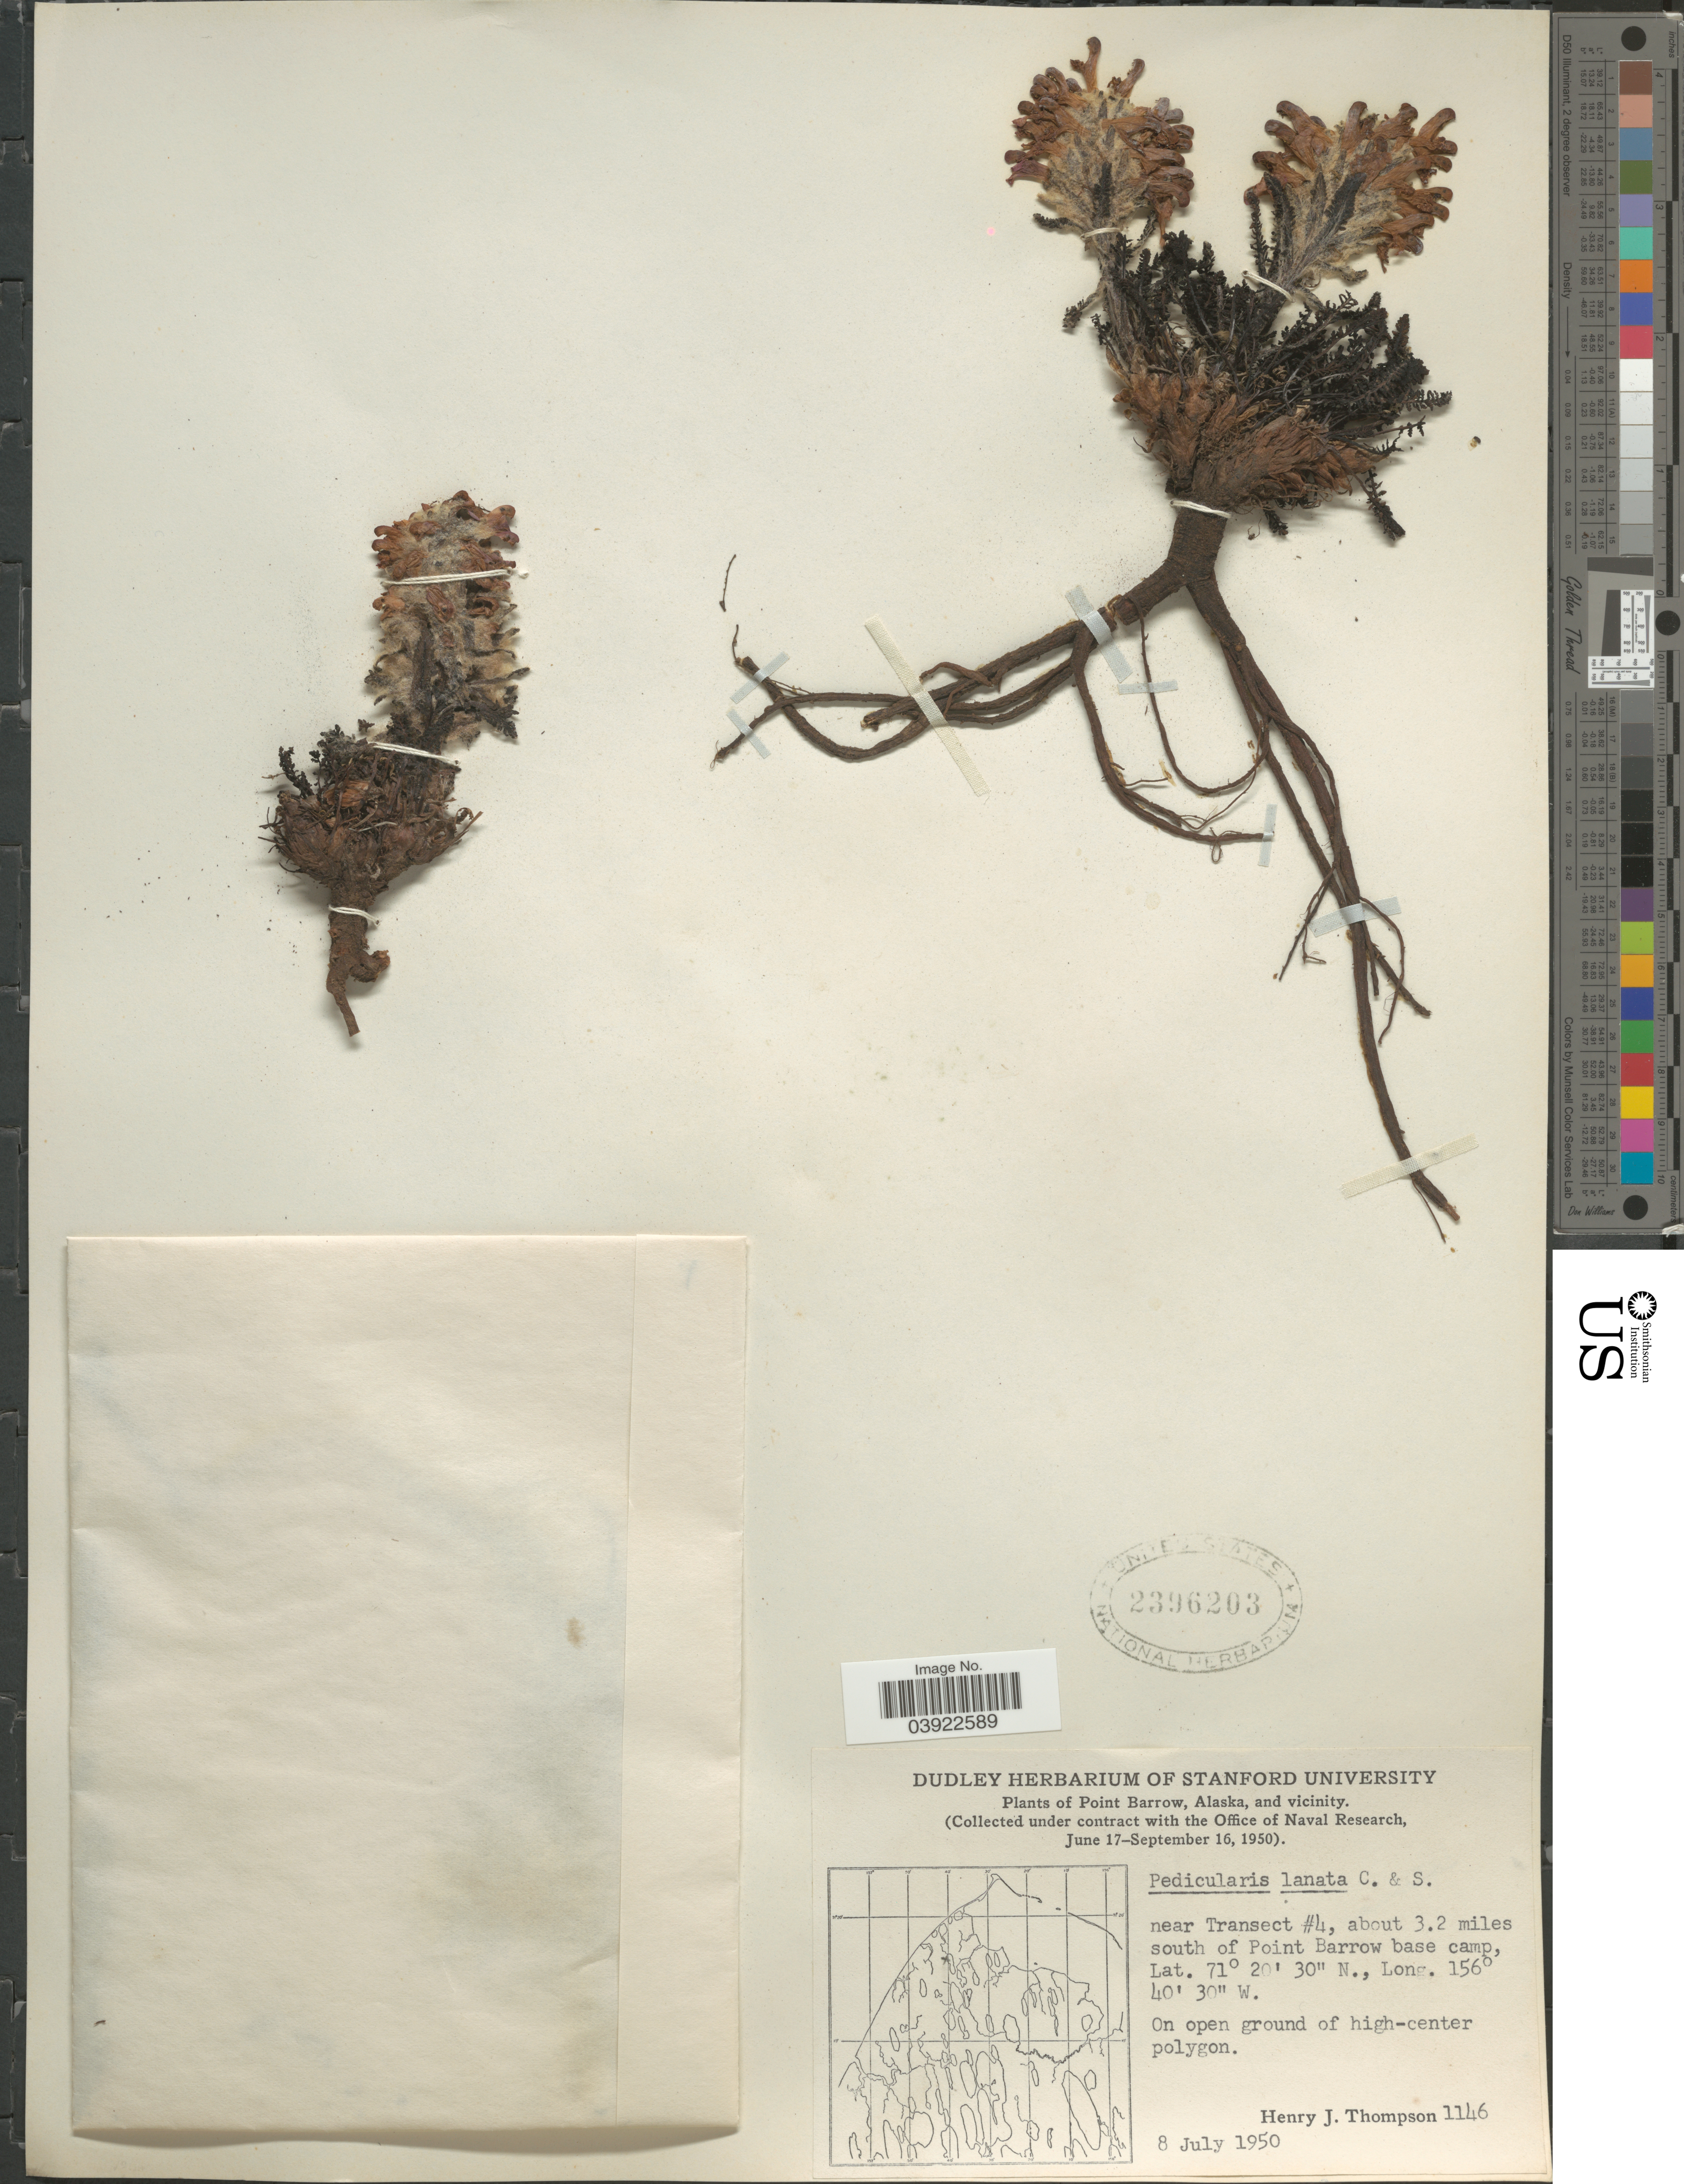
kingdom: Plantae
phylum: Tracheophyta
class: Magnoliopsida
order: Lamiales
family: Orobanchaceae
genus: Pedicularis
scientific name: Pedicularis lanata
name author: Willd. ex Cham. & Schltdl.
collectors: H. J. Thompson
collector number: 1146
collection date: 1950-07-08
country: United States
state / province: Alaska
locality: Point Barrow and vicinity. Near Transect #4, about 3.2 miles south of Point Barrow base camp.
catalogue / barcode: US 2396203